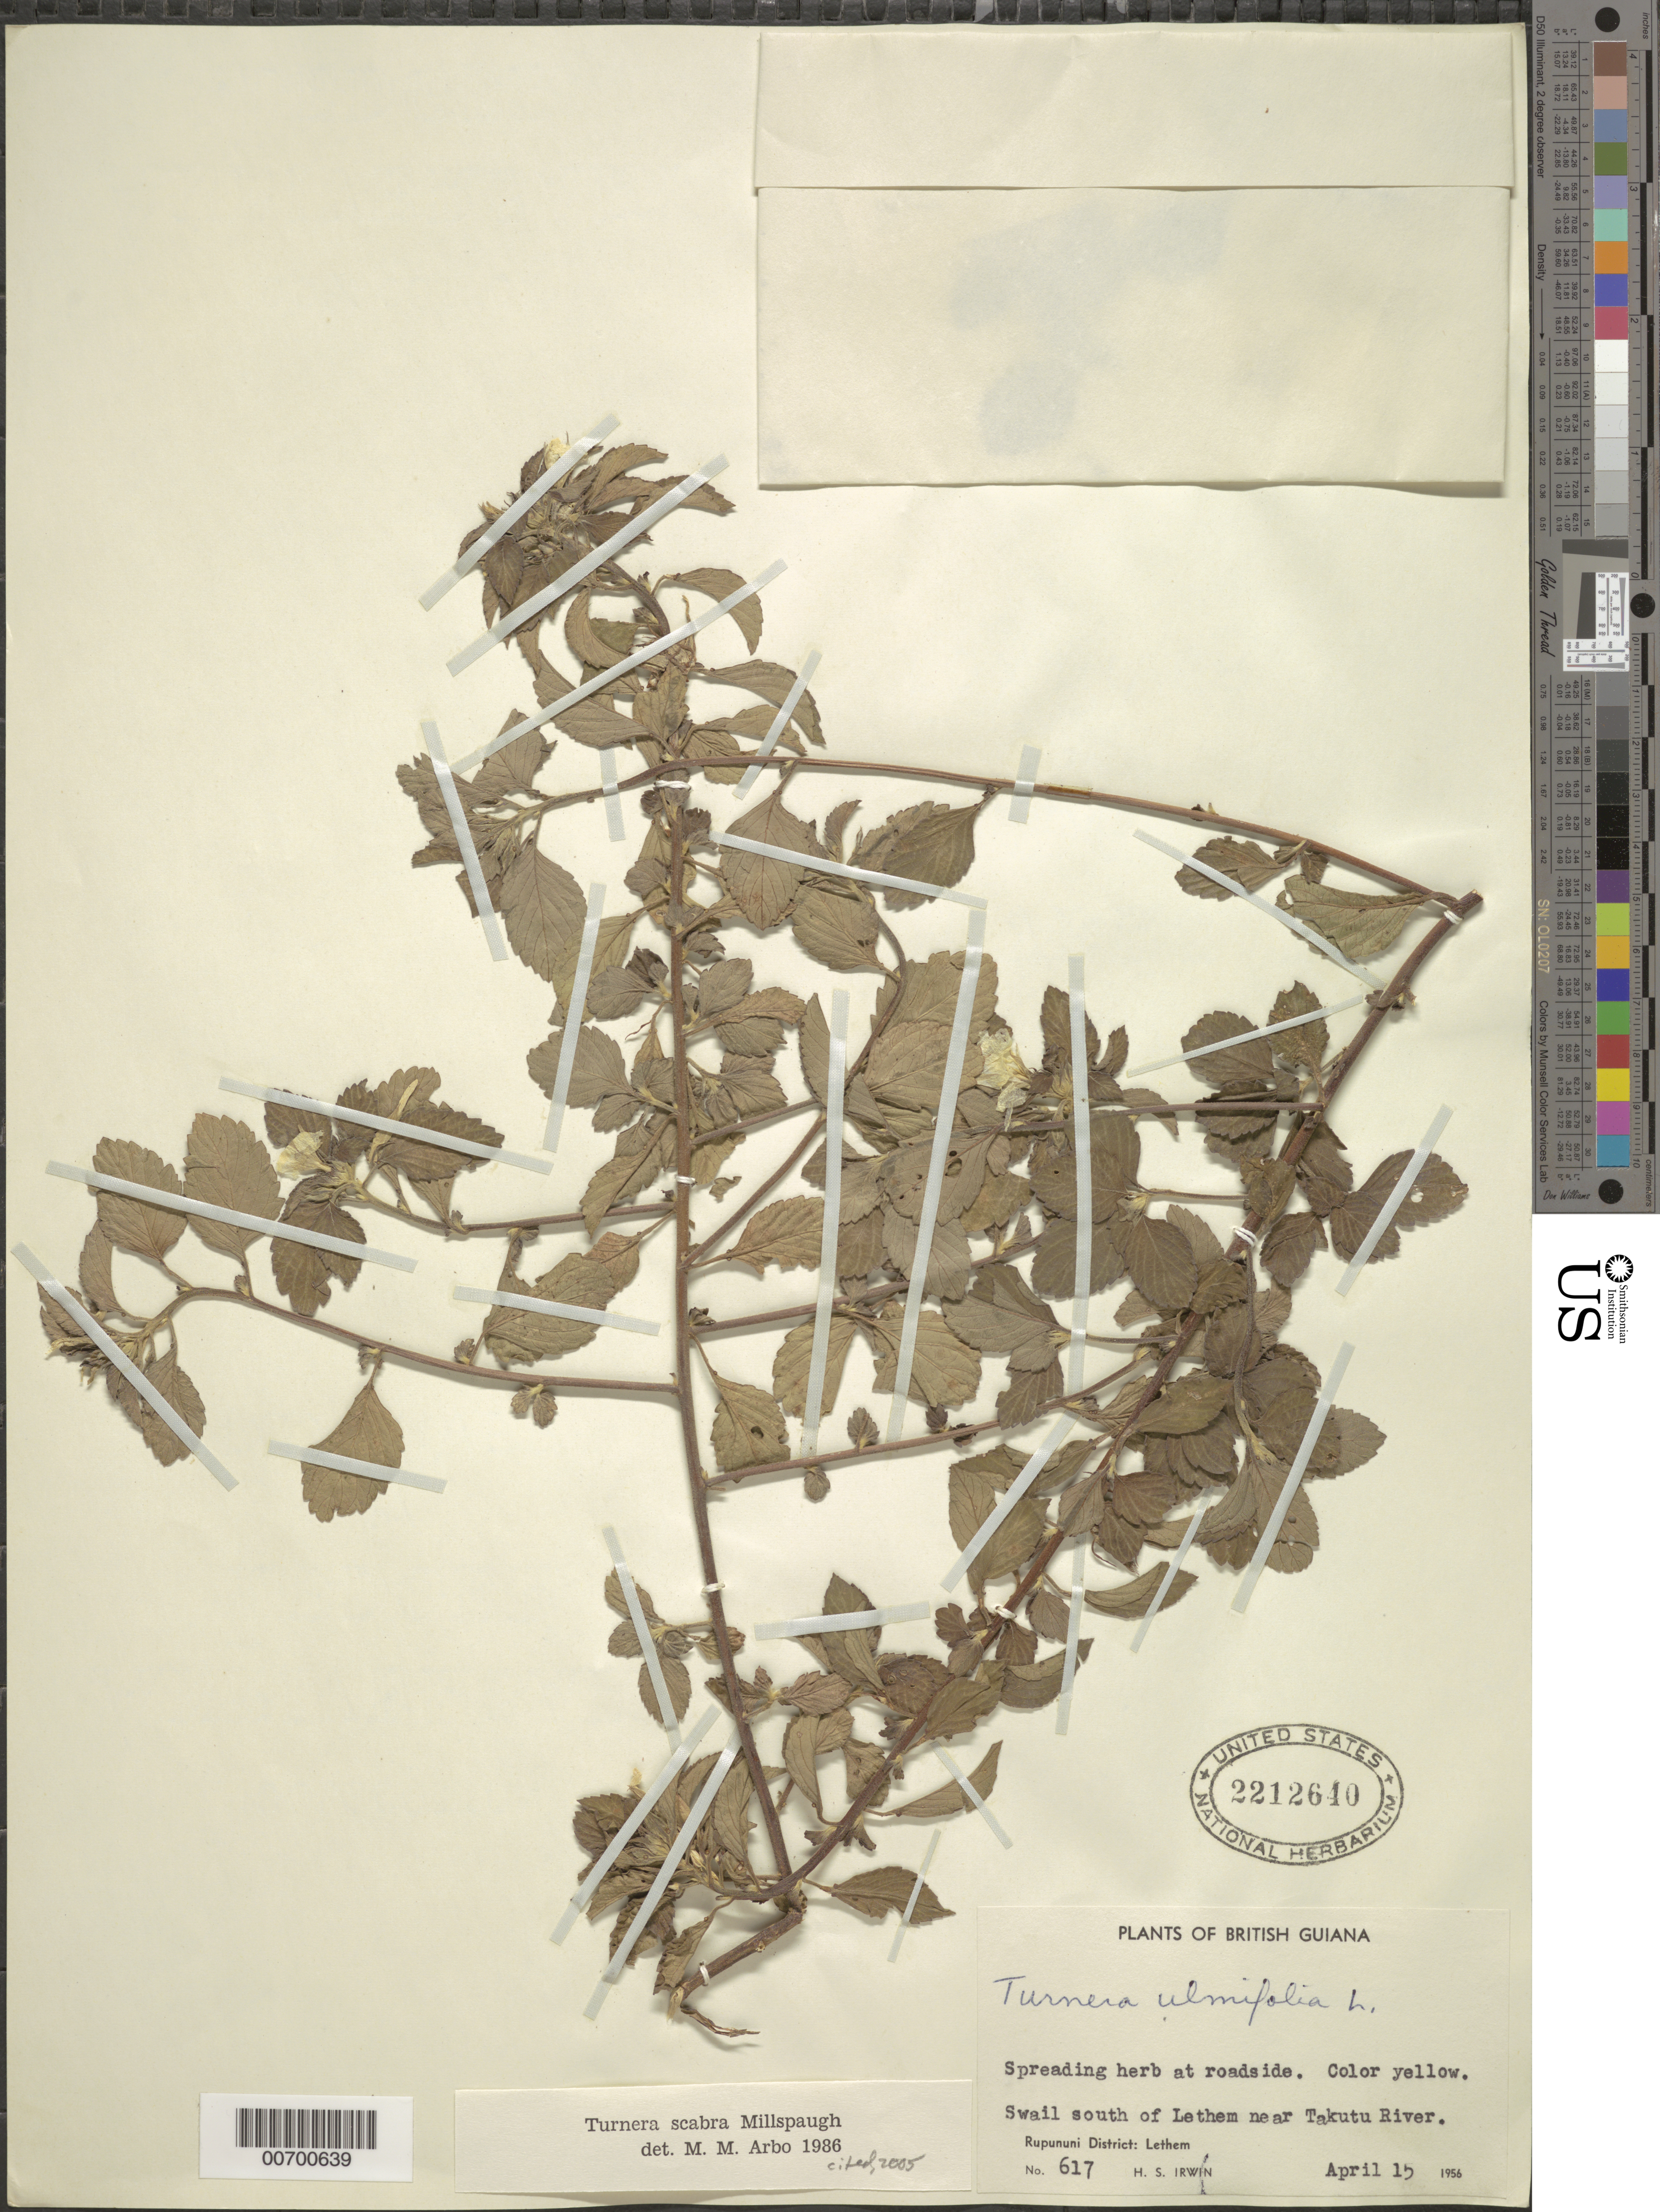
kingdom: Plantae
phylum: Tracheophyta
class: Magnoliopsida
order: Malpighiales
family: Turneraceae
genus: Turnera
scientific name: Turnera scabra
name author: Millsp.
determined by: Arbo, M. M.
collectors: H. Irwin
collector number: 617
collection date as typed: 15-Apr-56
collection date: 1956-04-15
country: Guyana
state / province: U. Takutu-U. Essequibo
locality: Rupununi Dist., S of Lethem, near Takutu River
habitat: Roadside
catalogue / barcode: US 2212640